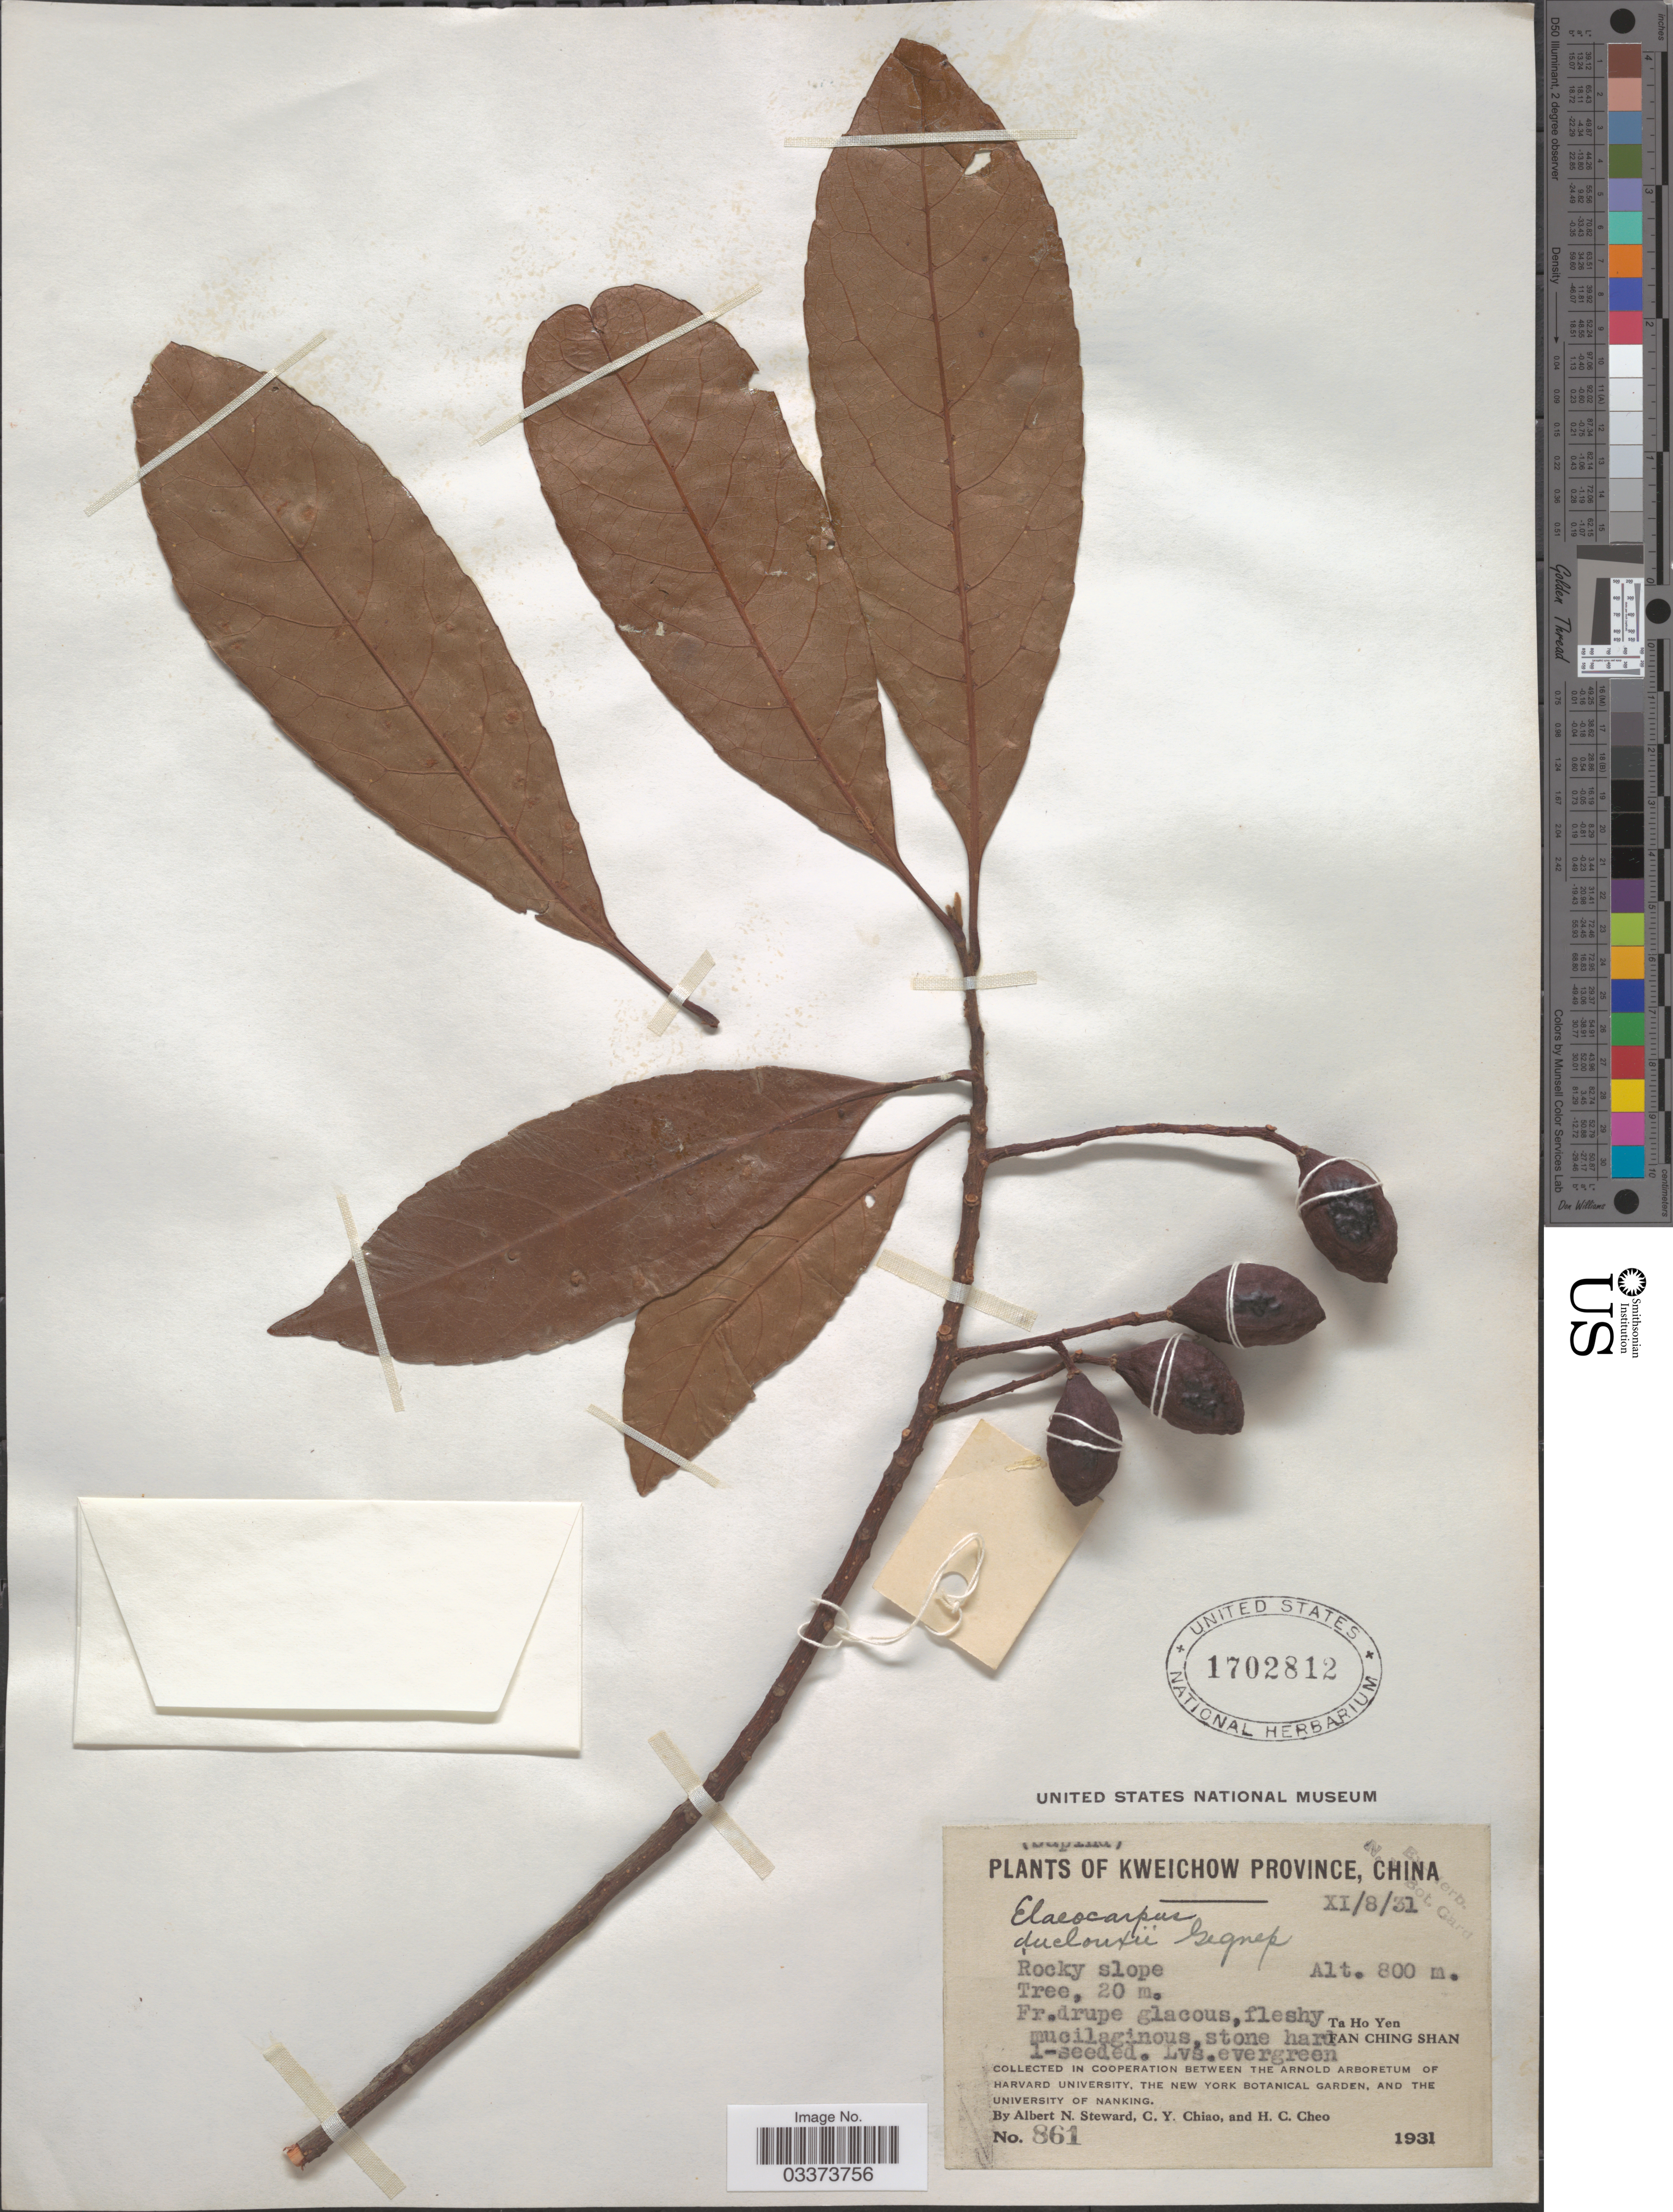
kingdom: Plantae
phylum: Tracheophyta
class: Magnoliopsida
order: Oxalidales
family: Elaeocarpaceae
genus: Elaeocarpus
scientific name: Elaeocarpus duclouxii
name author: Gagnep.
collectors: A. N. Steward, C. Y. Chiao & H. Cheo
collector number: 861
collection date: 1931-11-08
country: China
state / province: Guizhou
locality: Kweichow Province, Ta Ho Yen, Fan Ching Shan.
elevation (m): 800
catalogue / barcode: US 1702812